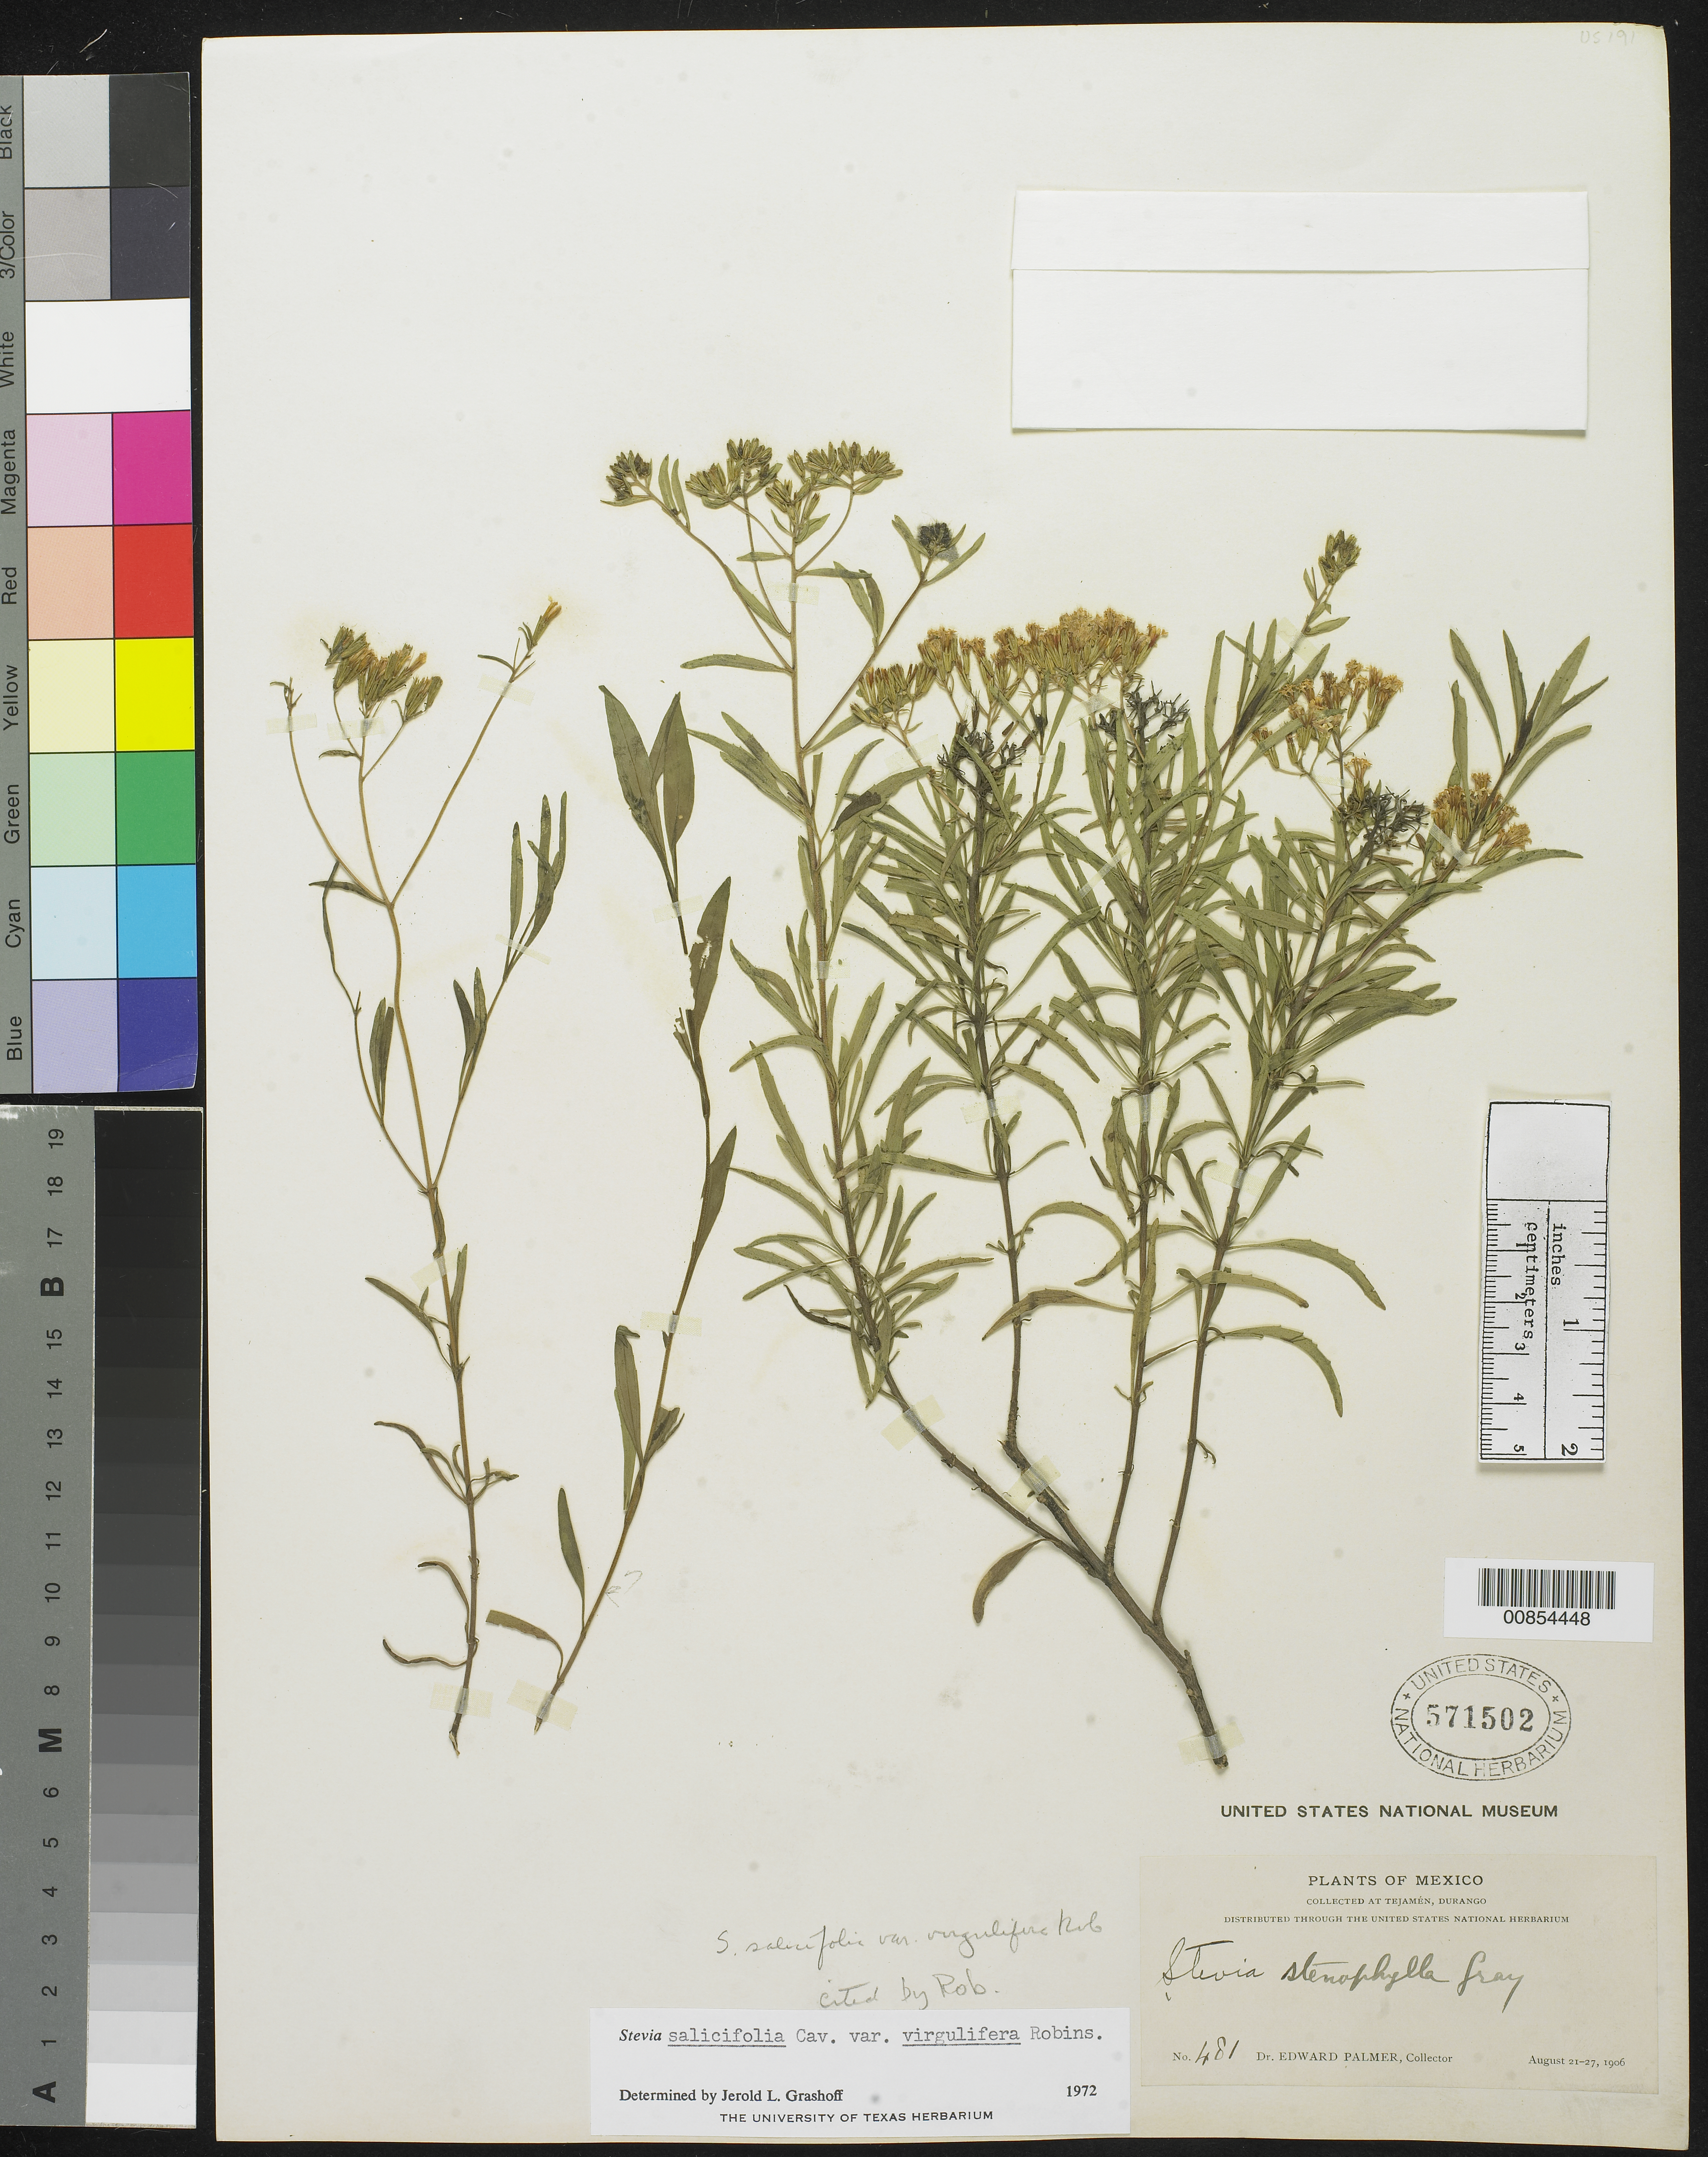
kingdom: Plantae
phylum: Tracheophyta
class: Magnoliopsida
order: Asterales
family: Asteraceae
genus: Stevia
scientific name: Stevia salicifolia var. virgulifera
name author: B.L. Rob.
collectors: E. Palmer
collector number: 481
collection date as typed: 21 Aug 1906 to 27 Aug 1906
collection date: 1906-08-21/1906-08-27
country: Mexico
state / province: Durango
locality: Tejamén, Durango.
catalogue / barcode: US 571502